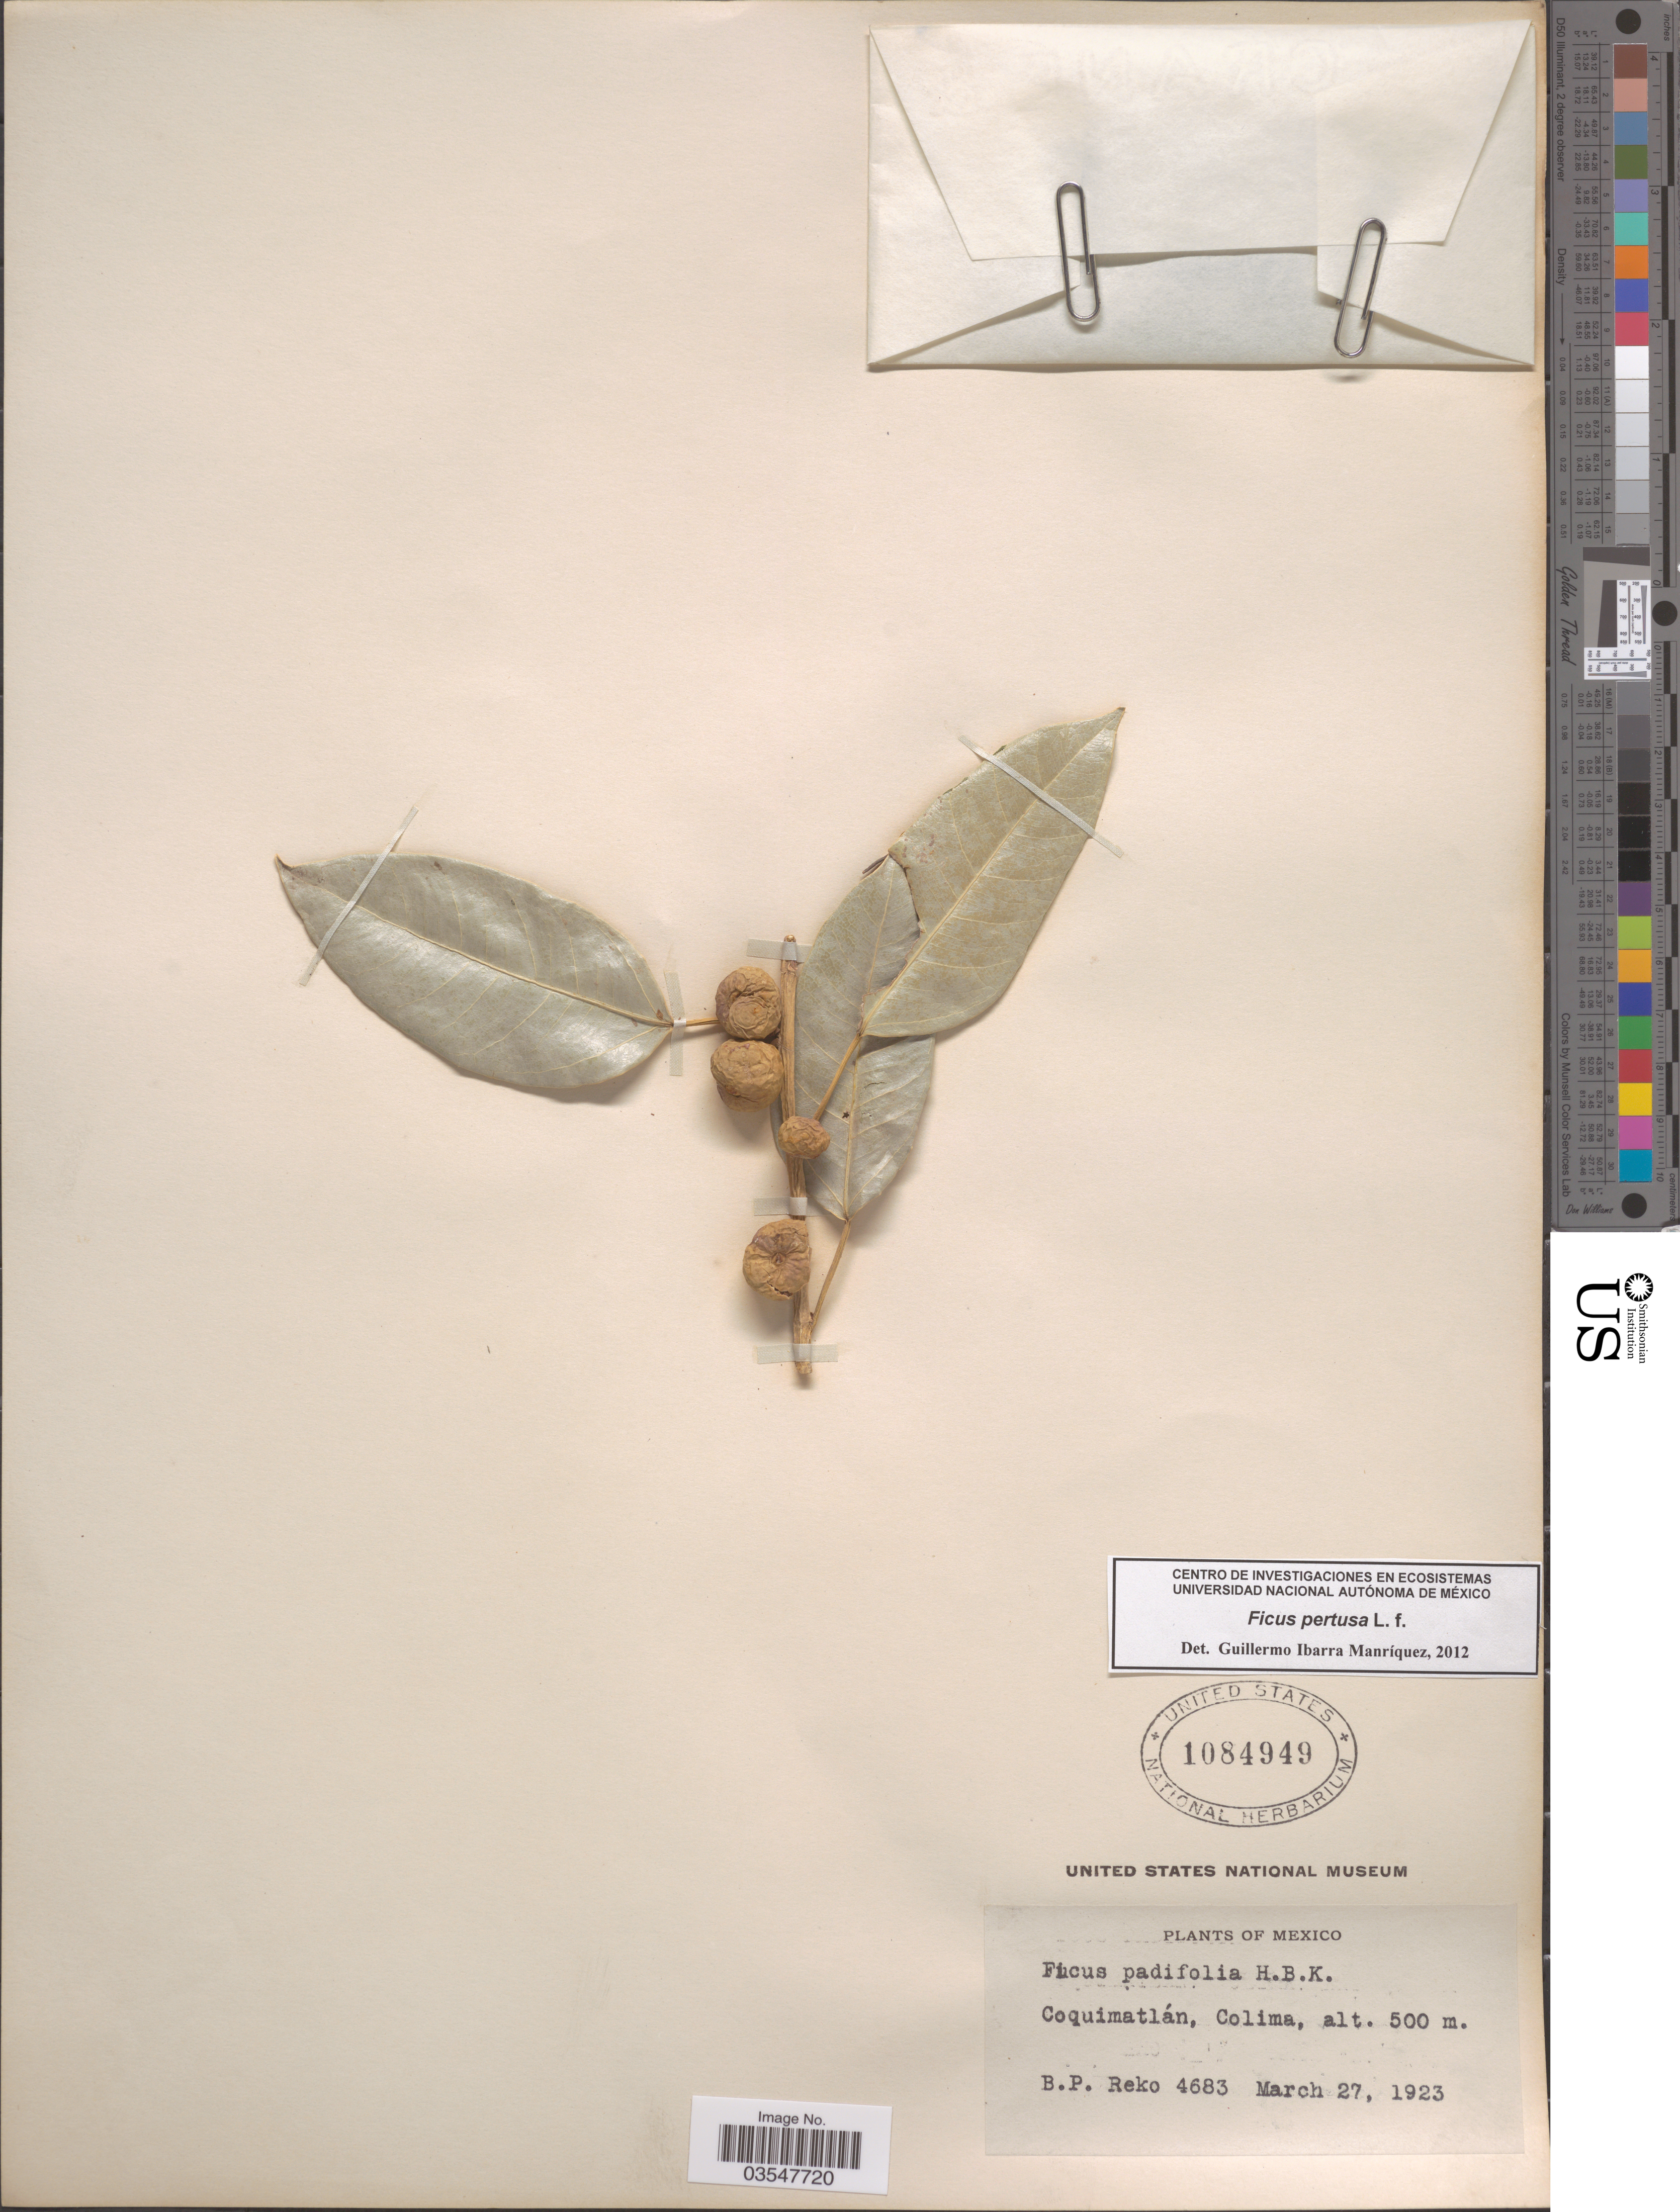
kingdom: Plantae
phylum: Tracheophyta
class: Magnoliopsida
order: Rosales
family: Moraceae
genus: Ficus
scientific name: Ficus pertusa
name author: L. f.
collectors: B. P. Reko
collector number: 4683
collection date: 1923-03-27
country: Mexico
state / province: Colima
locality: Coquimatlán.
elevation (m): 500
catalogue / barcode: US 1084949